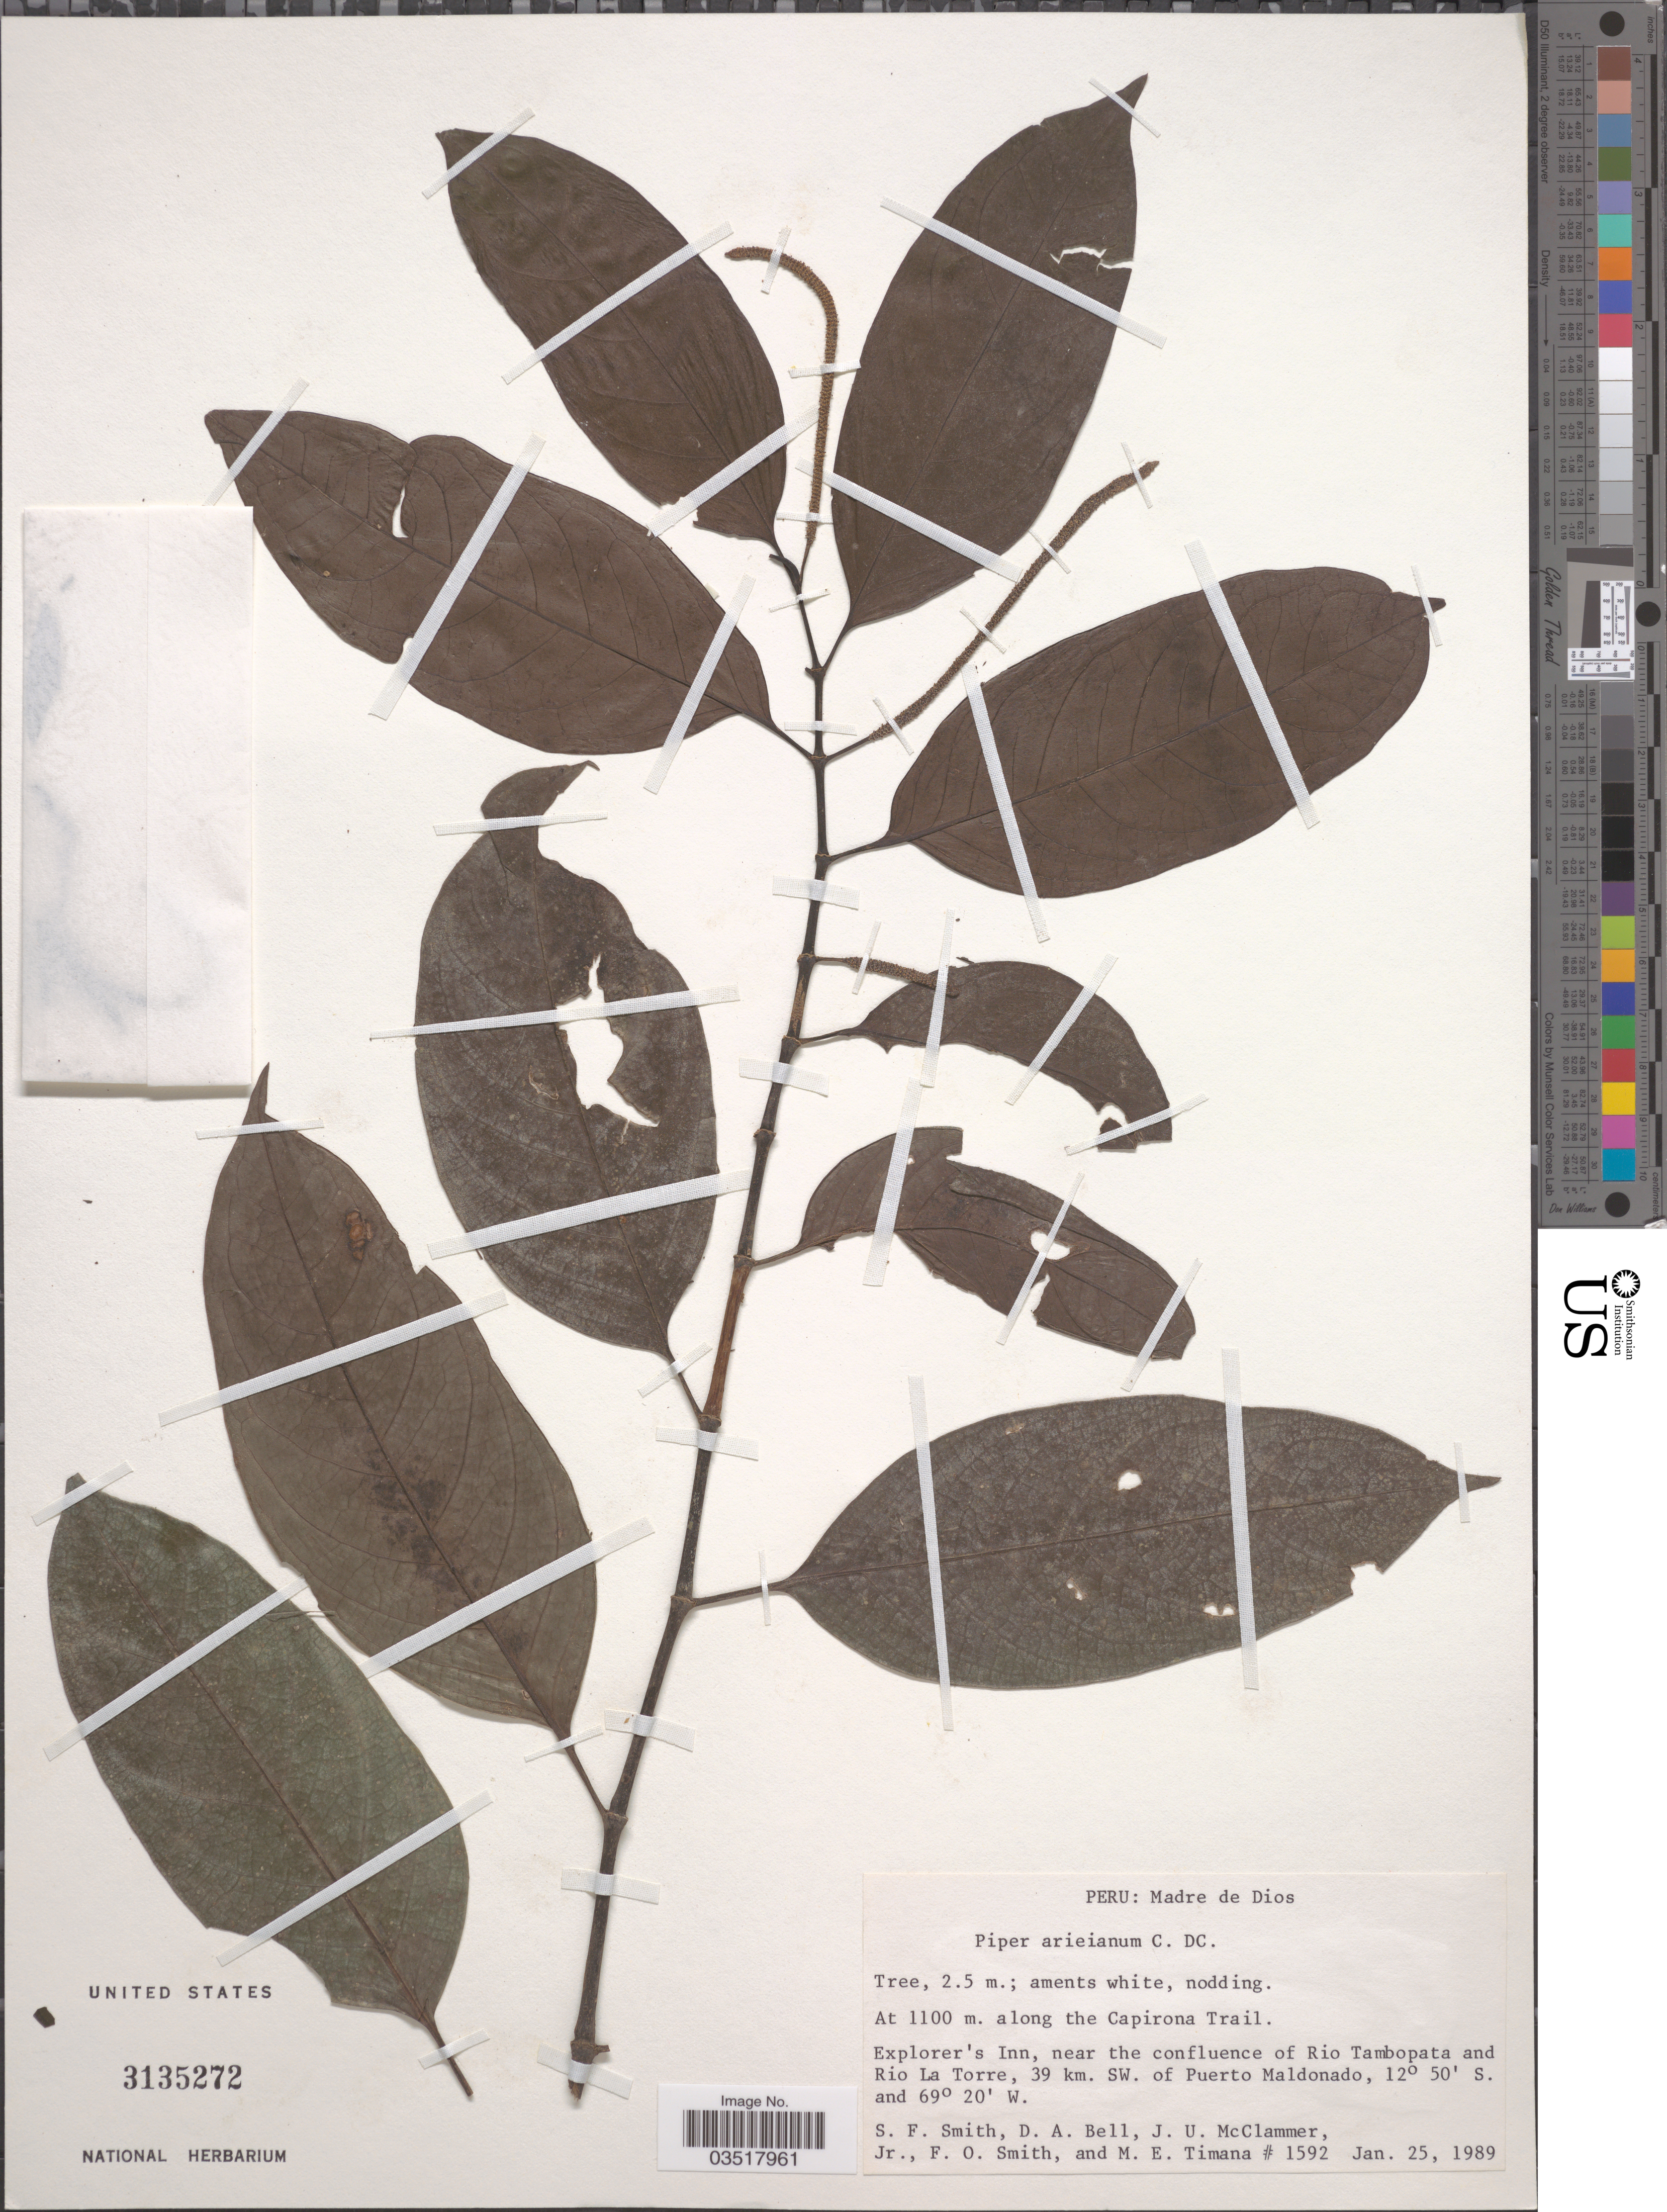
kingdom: Plantae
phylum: Tracheophyta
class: Magnoliopsida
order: Piperales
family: Piperaceae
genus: Piper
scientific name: Piper arieianum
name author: C. DC.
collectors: S.F. Smith, D. A. Bell, J. McClammer Jr. & F. Smith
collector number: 1592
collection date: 1989-01-25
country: Peru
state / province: Madre de Dios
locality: Along the Capirona Trail. Explorer's Inn, near the confluence of Rio Tambopata and Rio La Torre, 39 km. SW. of Puerto Maldonado.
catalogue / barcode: US 3135272